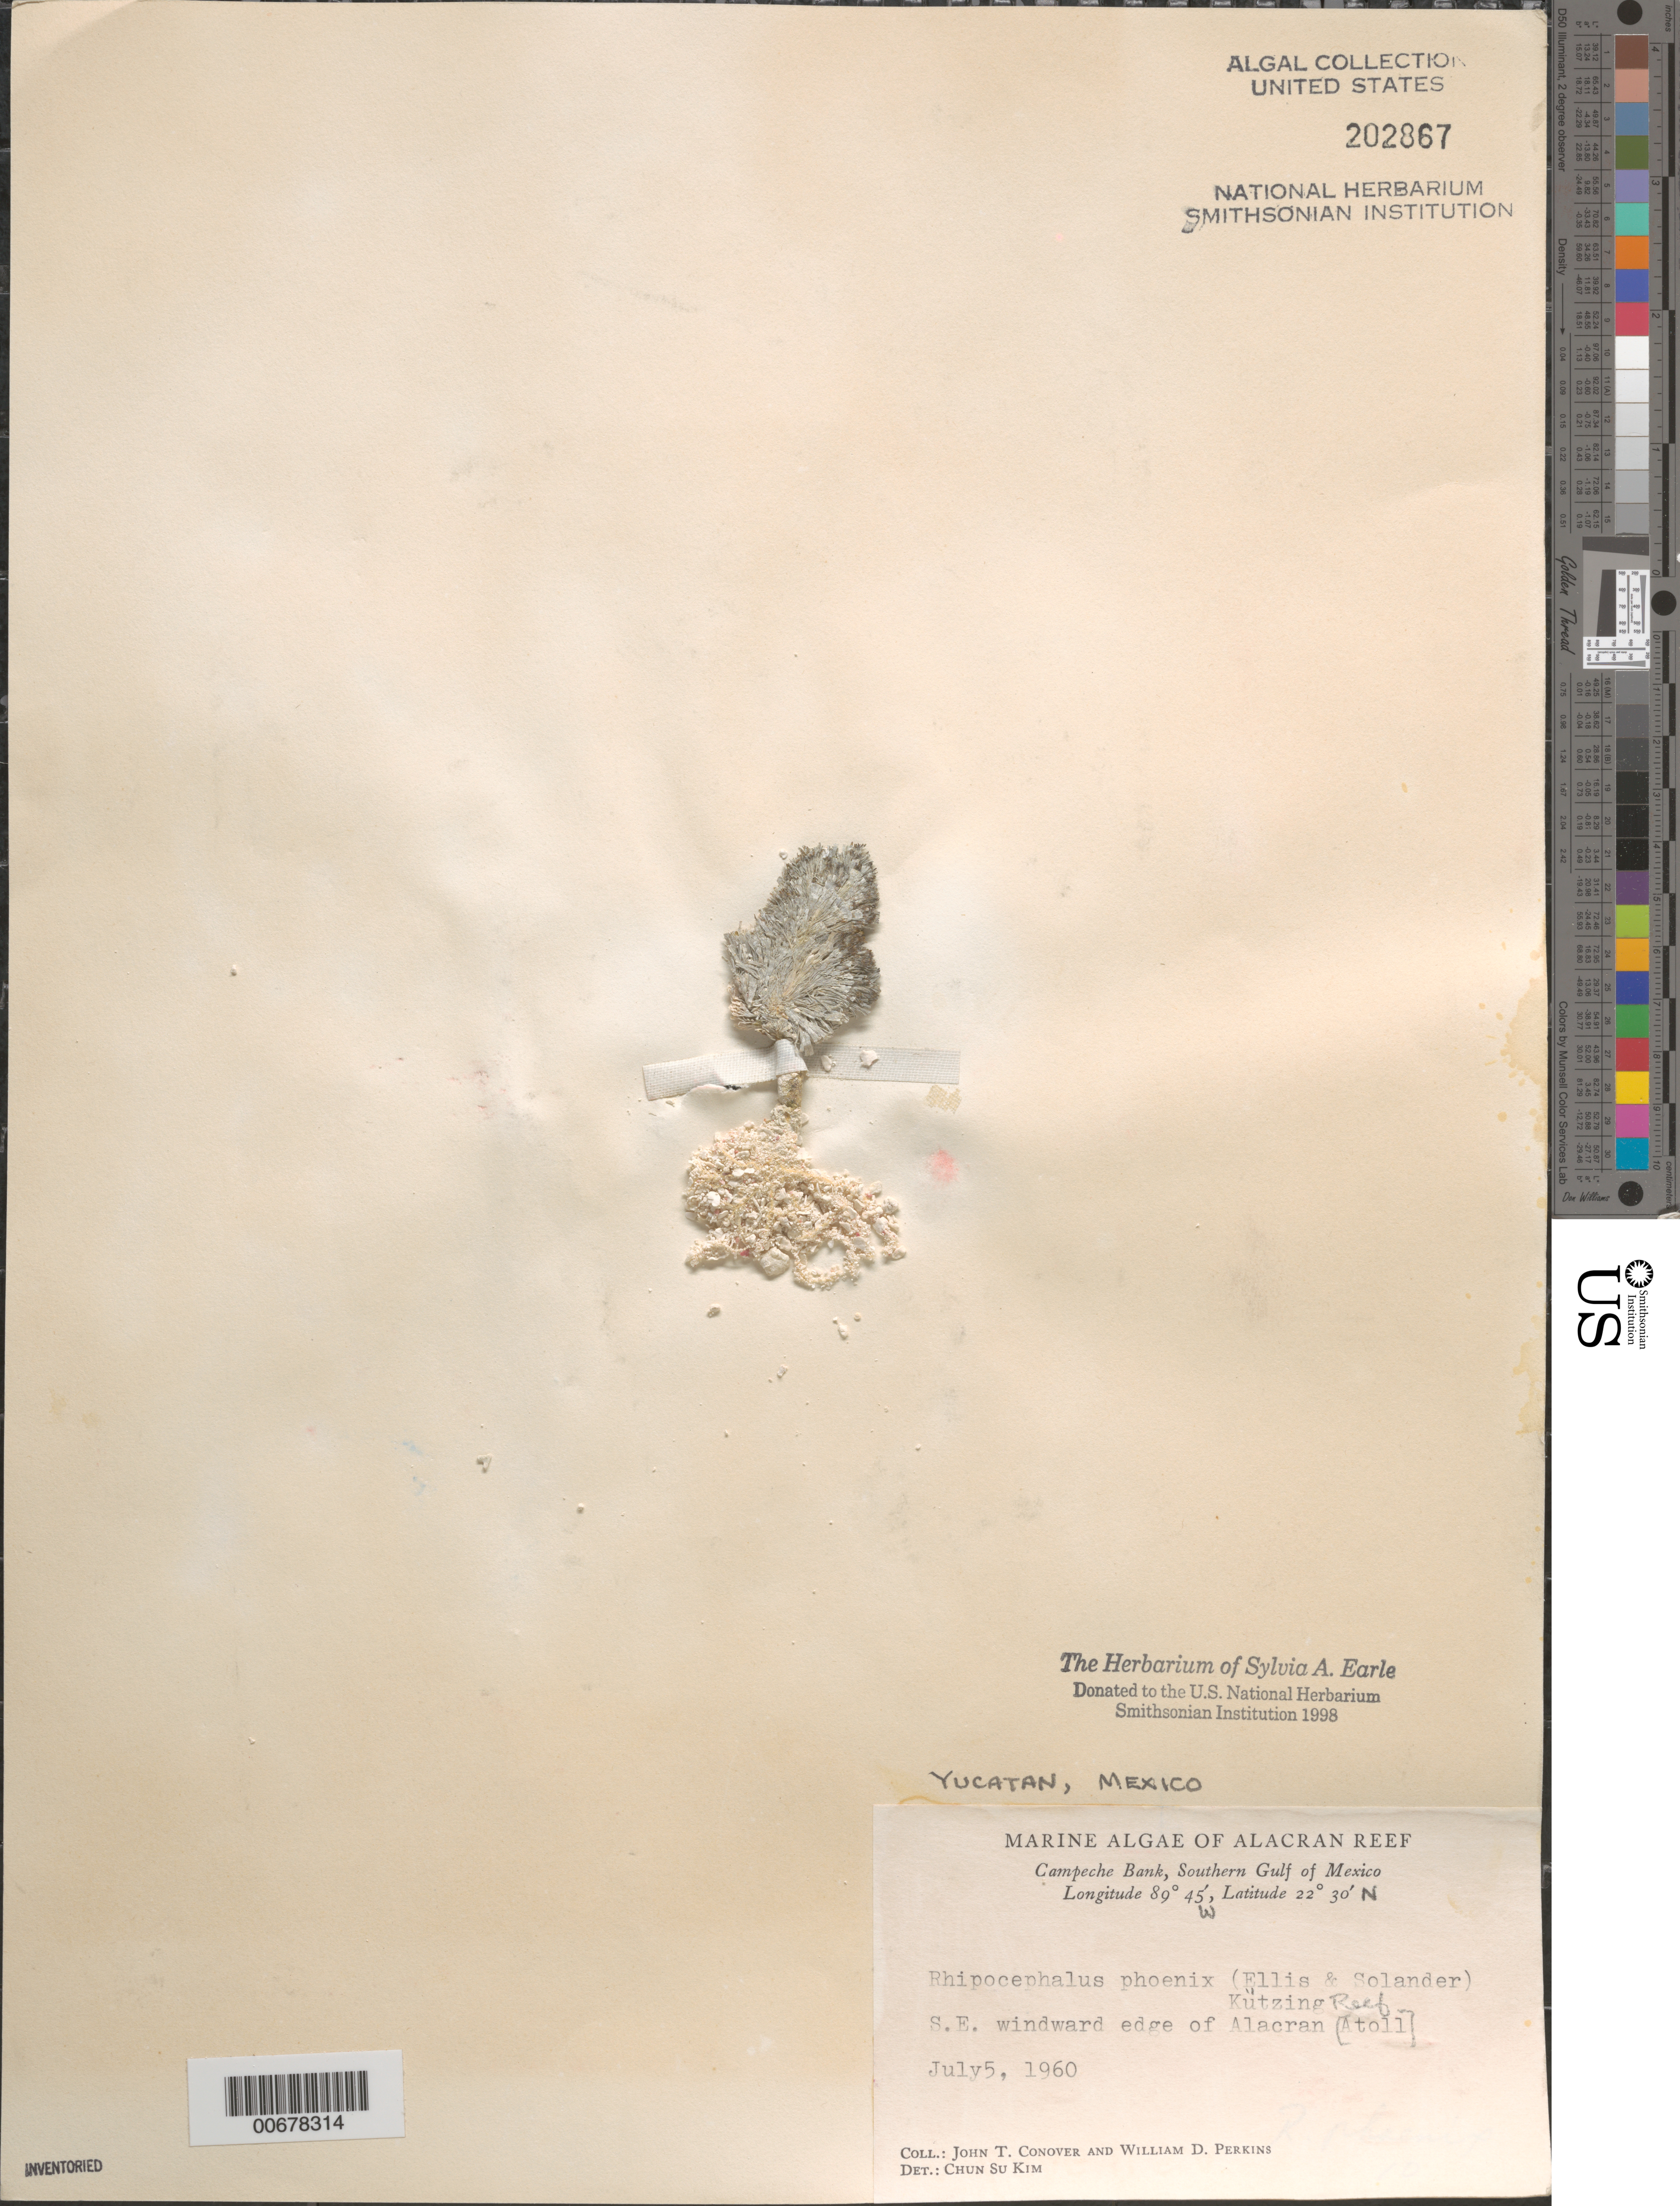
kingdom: Plantae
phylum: Chlorophyta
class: Ulvophyceae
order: Bryopsidales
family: Udoteaceae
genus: Rhipocephalus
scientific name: Rhipocephalus phoenix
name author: (J. Ellis & Sol.) Kütz.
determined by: Kim, Chun Su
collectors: J. T. Conover & W. D. Perkins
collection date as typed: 05 Jul 1960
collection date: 1960-07-05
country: Mexico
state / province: Yucatán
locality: Alacran Reef, Campeche Bank, southern Gulf of Mexico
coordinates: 22 30' N, 89 45' W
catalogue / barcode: US 202867